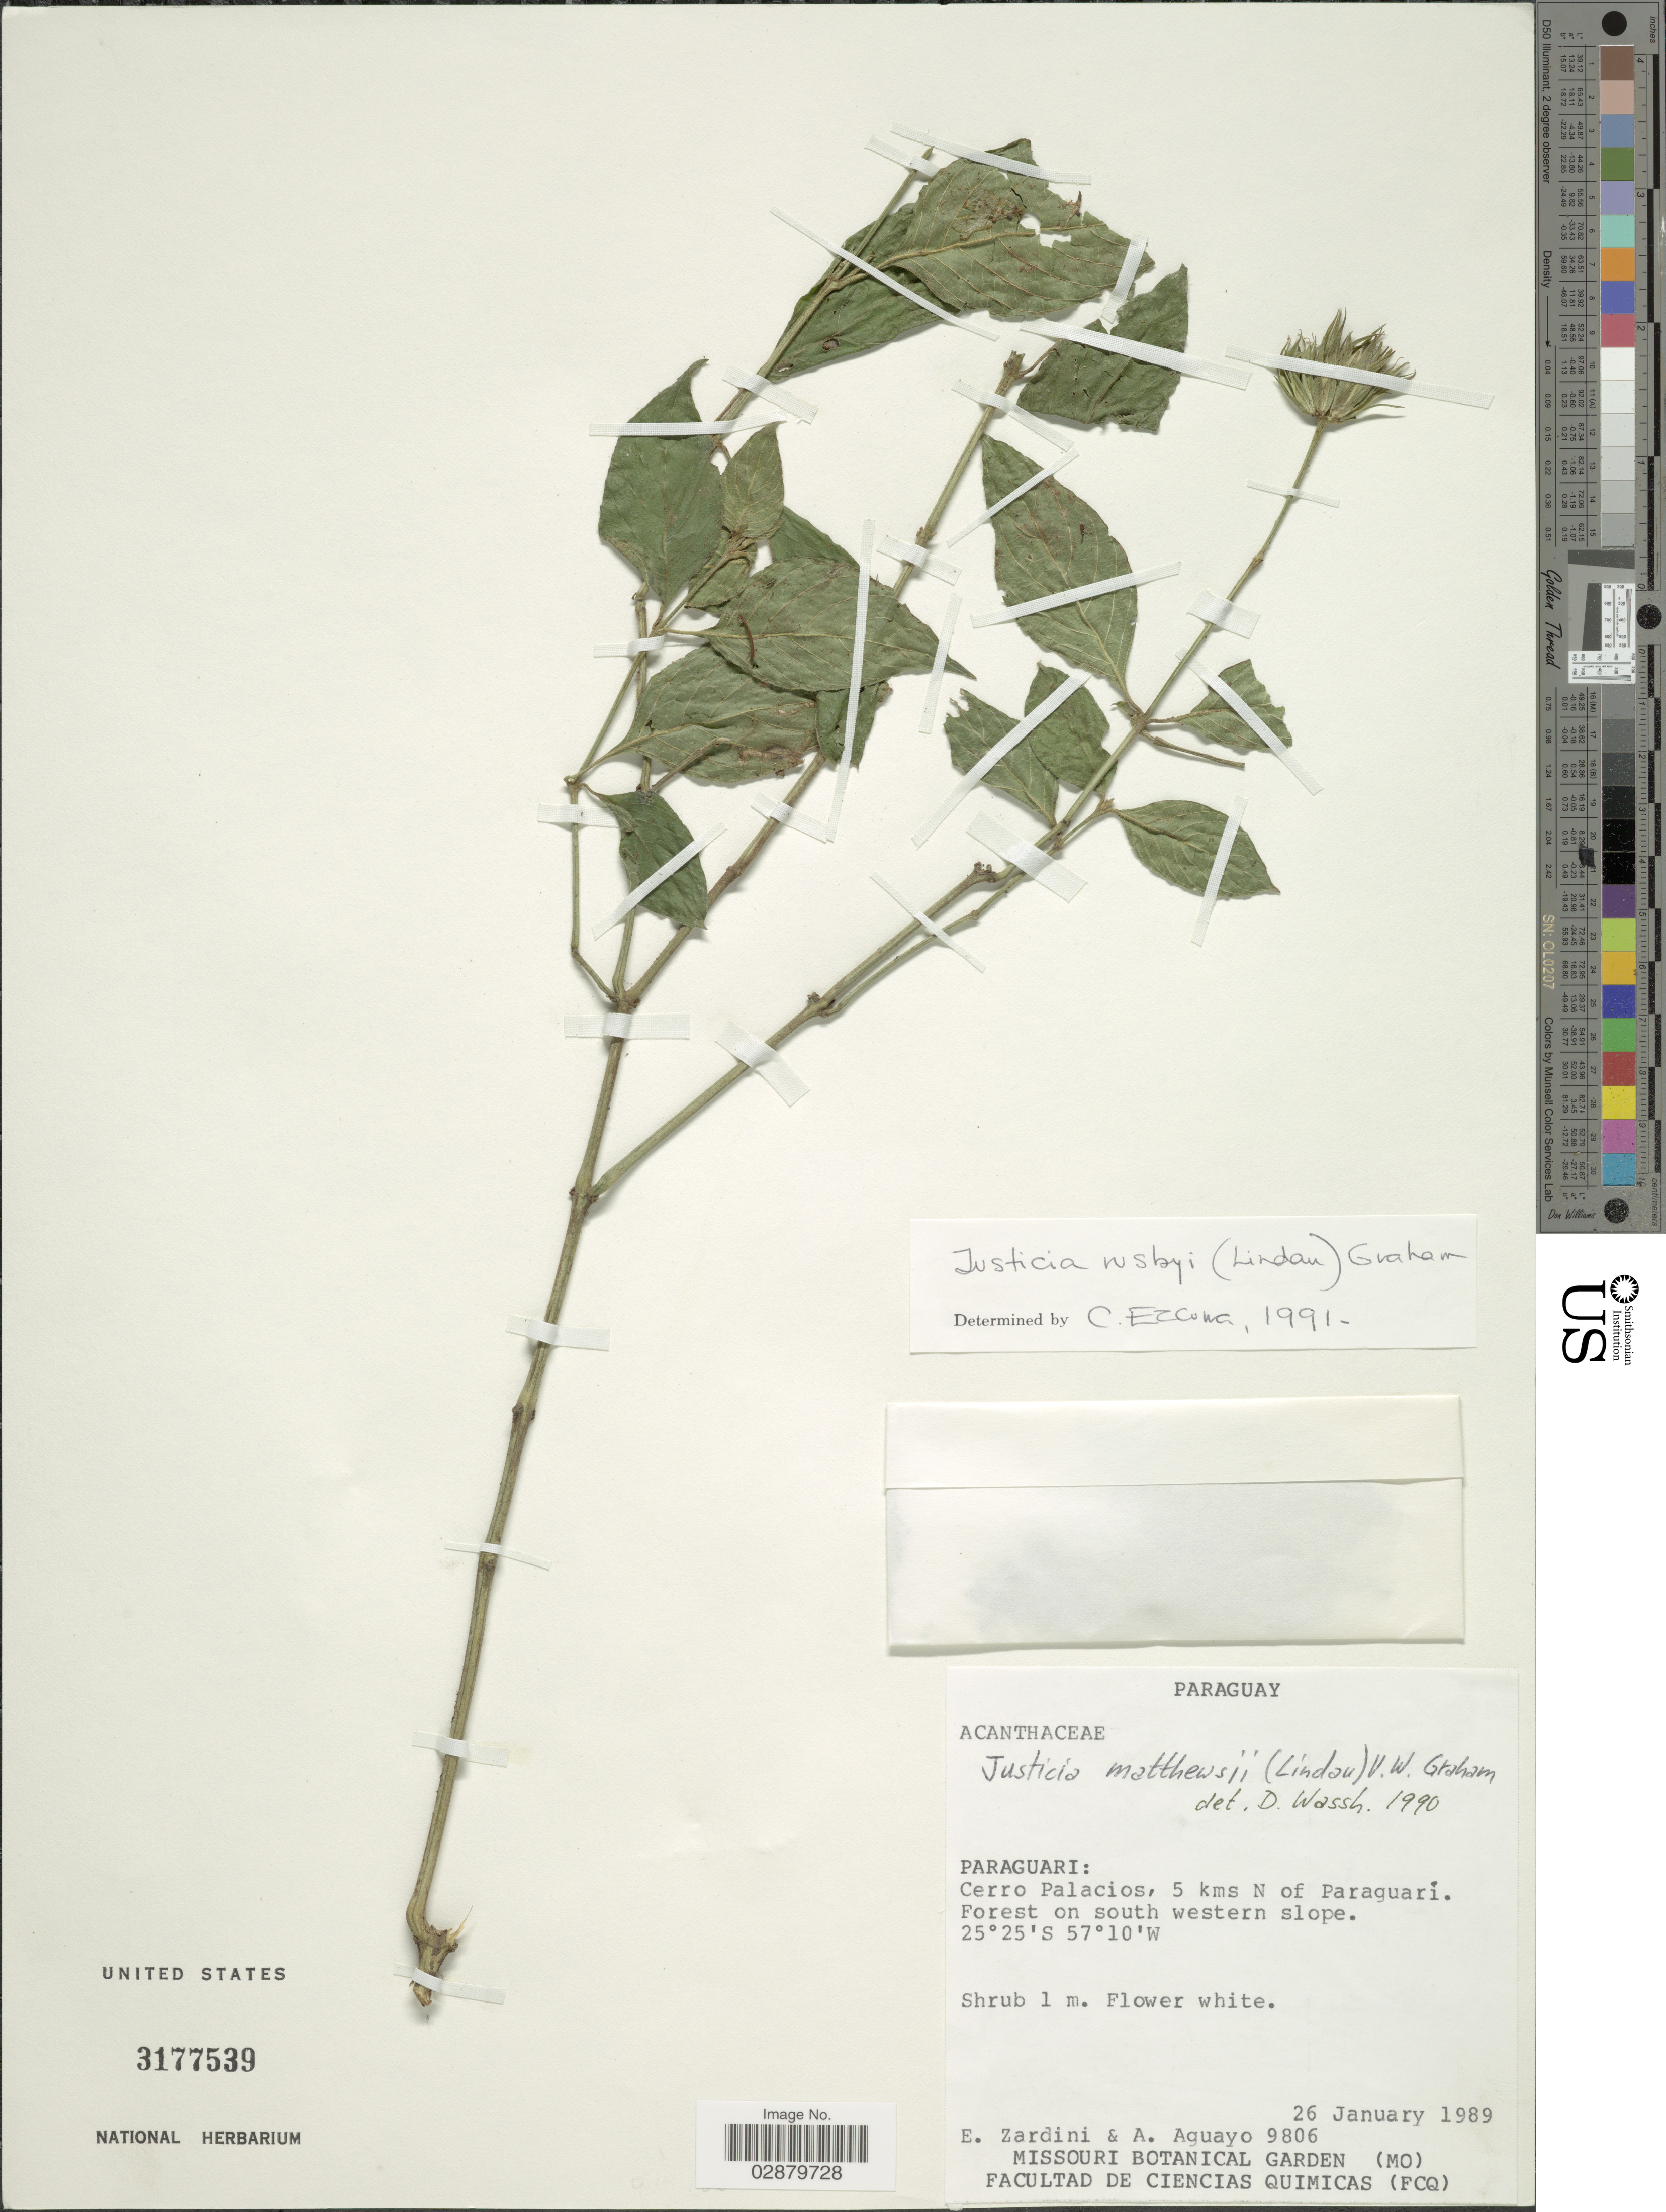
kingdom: Plantae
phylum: Tracheophyta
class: Magnoliopsida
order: Lamiales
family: Acanthaceae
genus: Justicia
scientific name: Justicia matthewsii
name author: (Lindau) Rusby ex Dyer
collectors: E. Zardini & A. Aguayo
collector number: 9806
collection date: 1989-01-26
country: Paraguay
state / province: Paraguari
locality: Cerro Palacios, 5 kms N of Paraguarí. Forest on south western slope.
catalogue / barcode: US 3177539